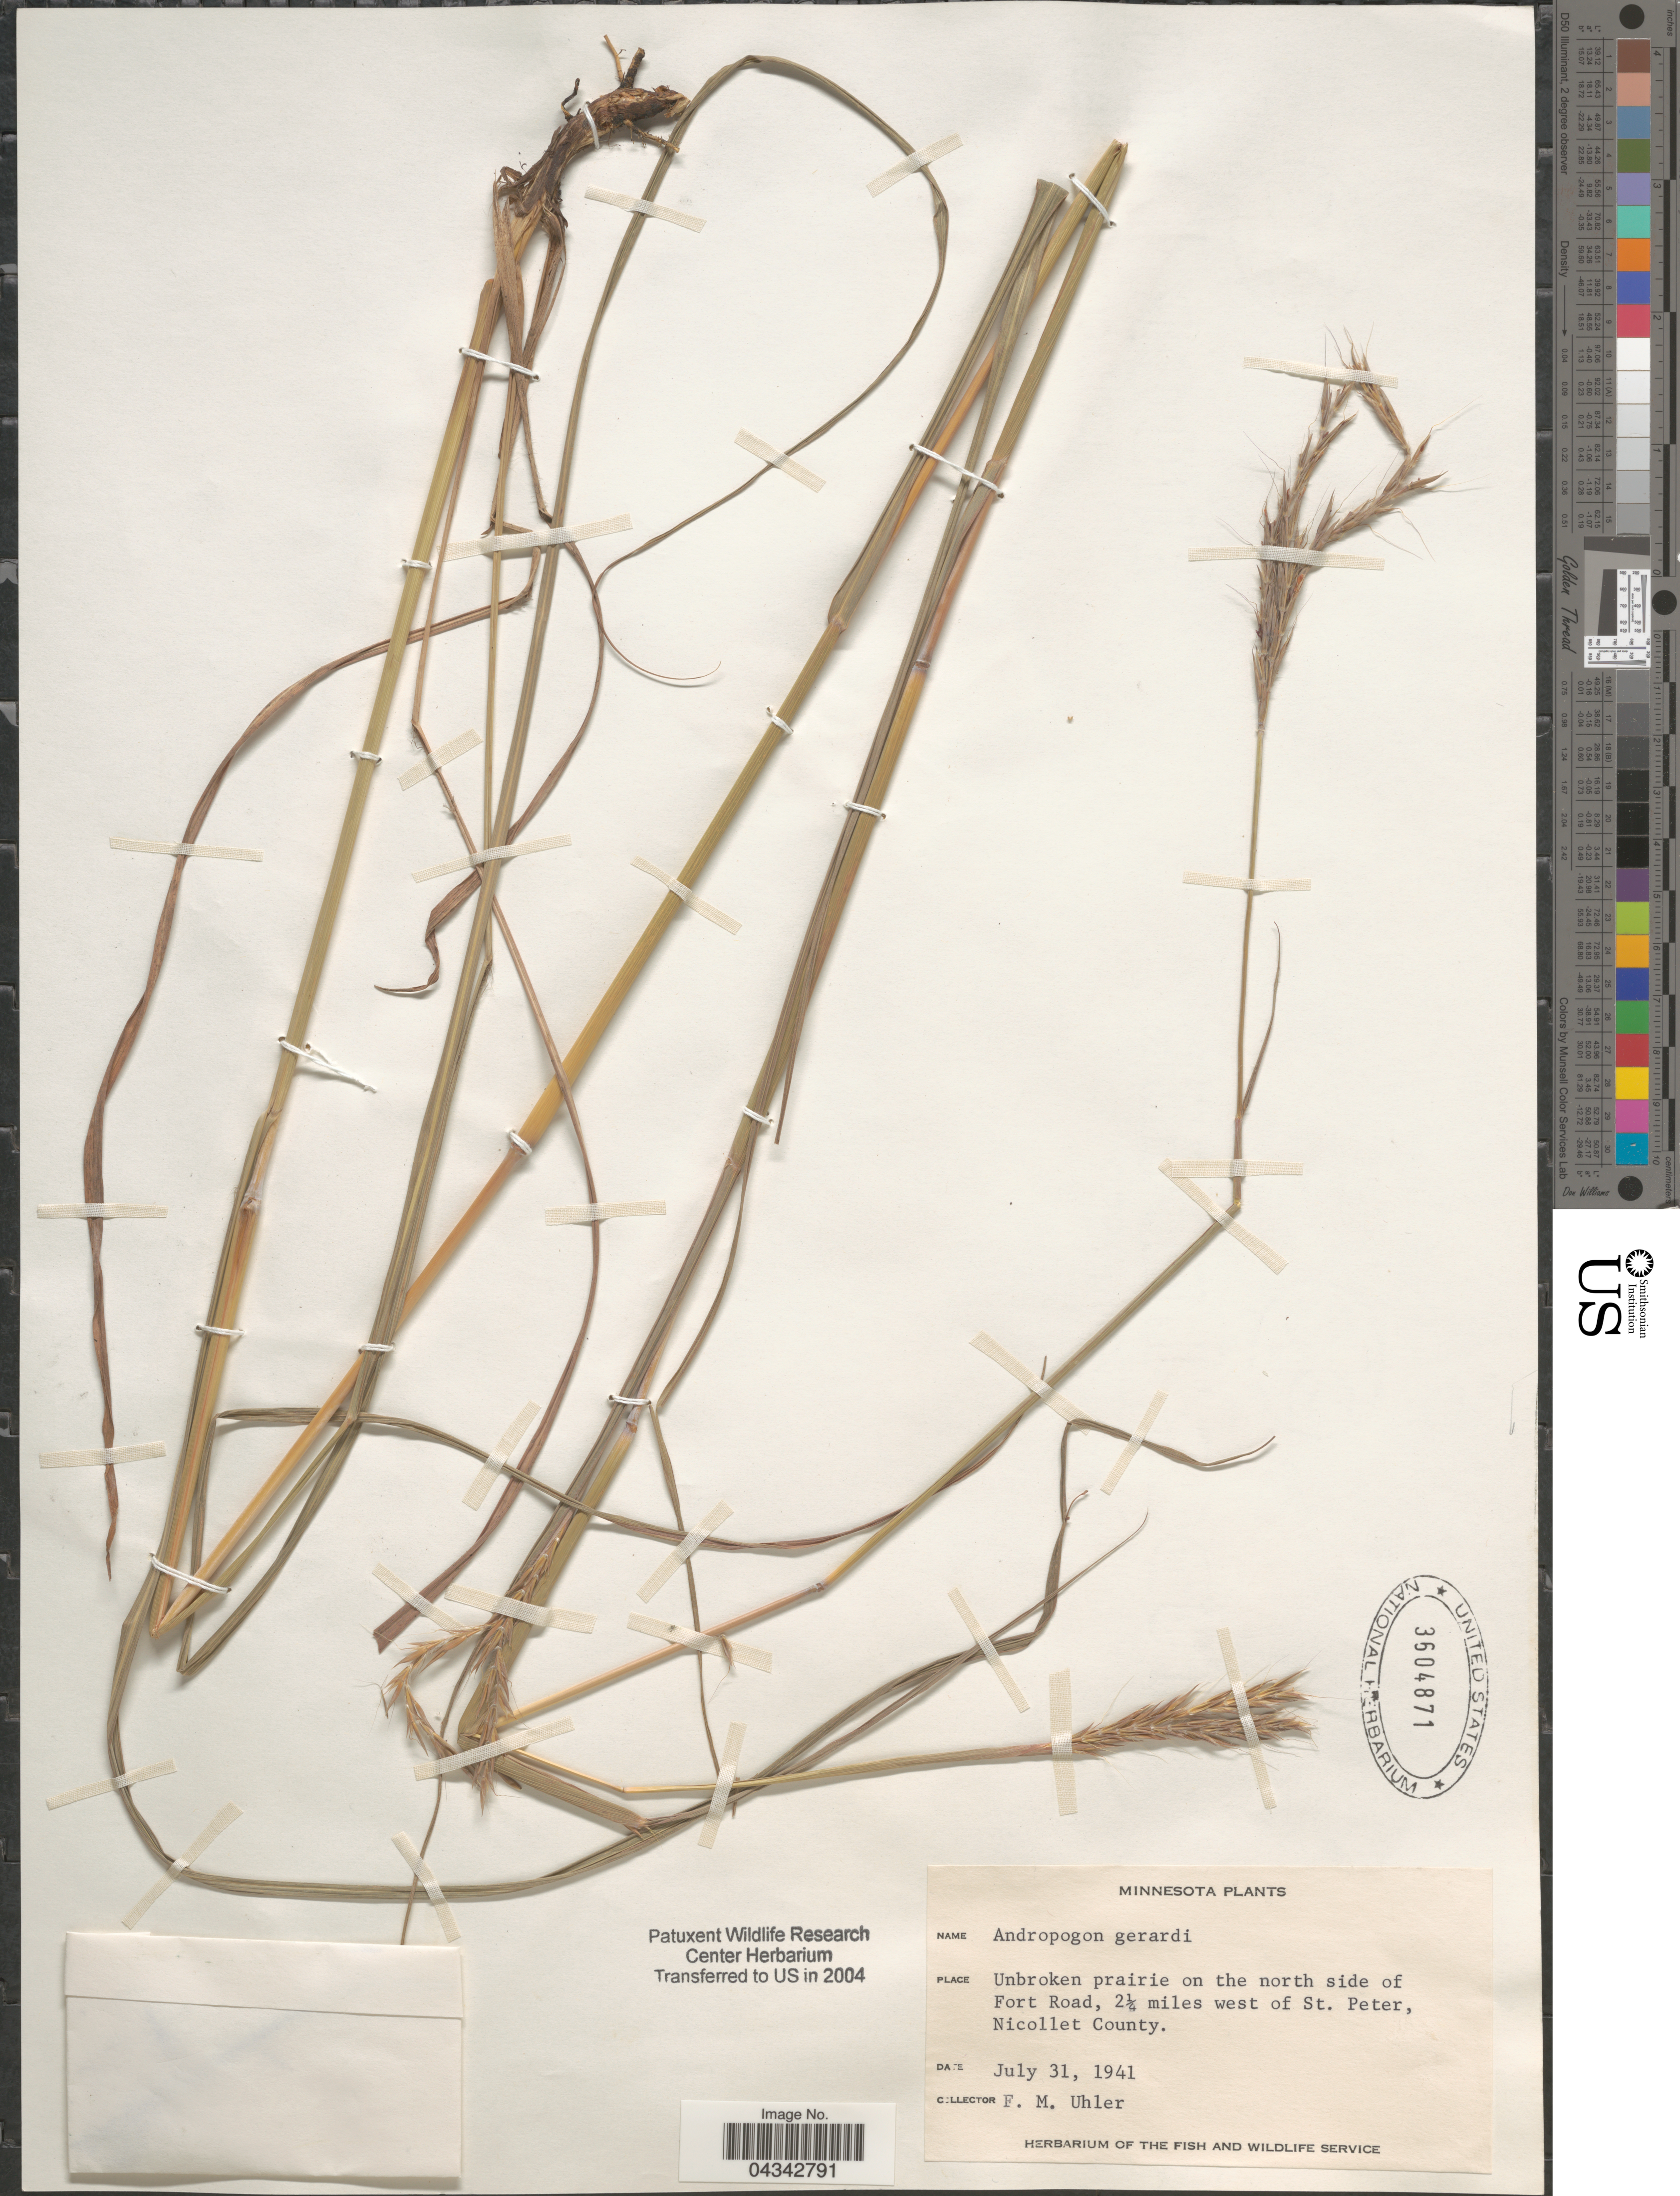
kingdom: Plantae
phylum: Tracheophyta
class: Liliopsida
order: Poales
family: Poaceae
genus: Andropogon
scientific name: Andropogon gerardii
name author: Vitman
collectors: F. M. Uhler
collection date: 1941-07-31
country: United States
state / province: Minnesota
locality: On the north side of Fort Road, 2¼ miles west of St. Peter, Nicollet County.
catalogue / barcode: US 3604871